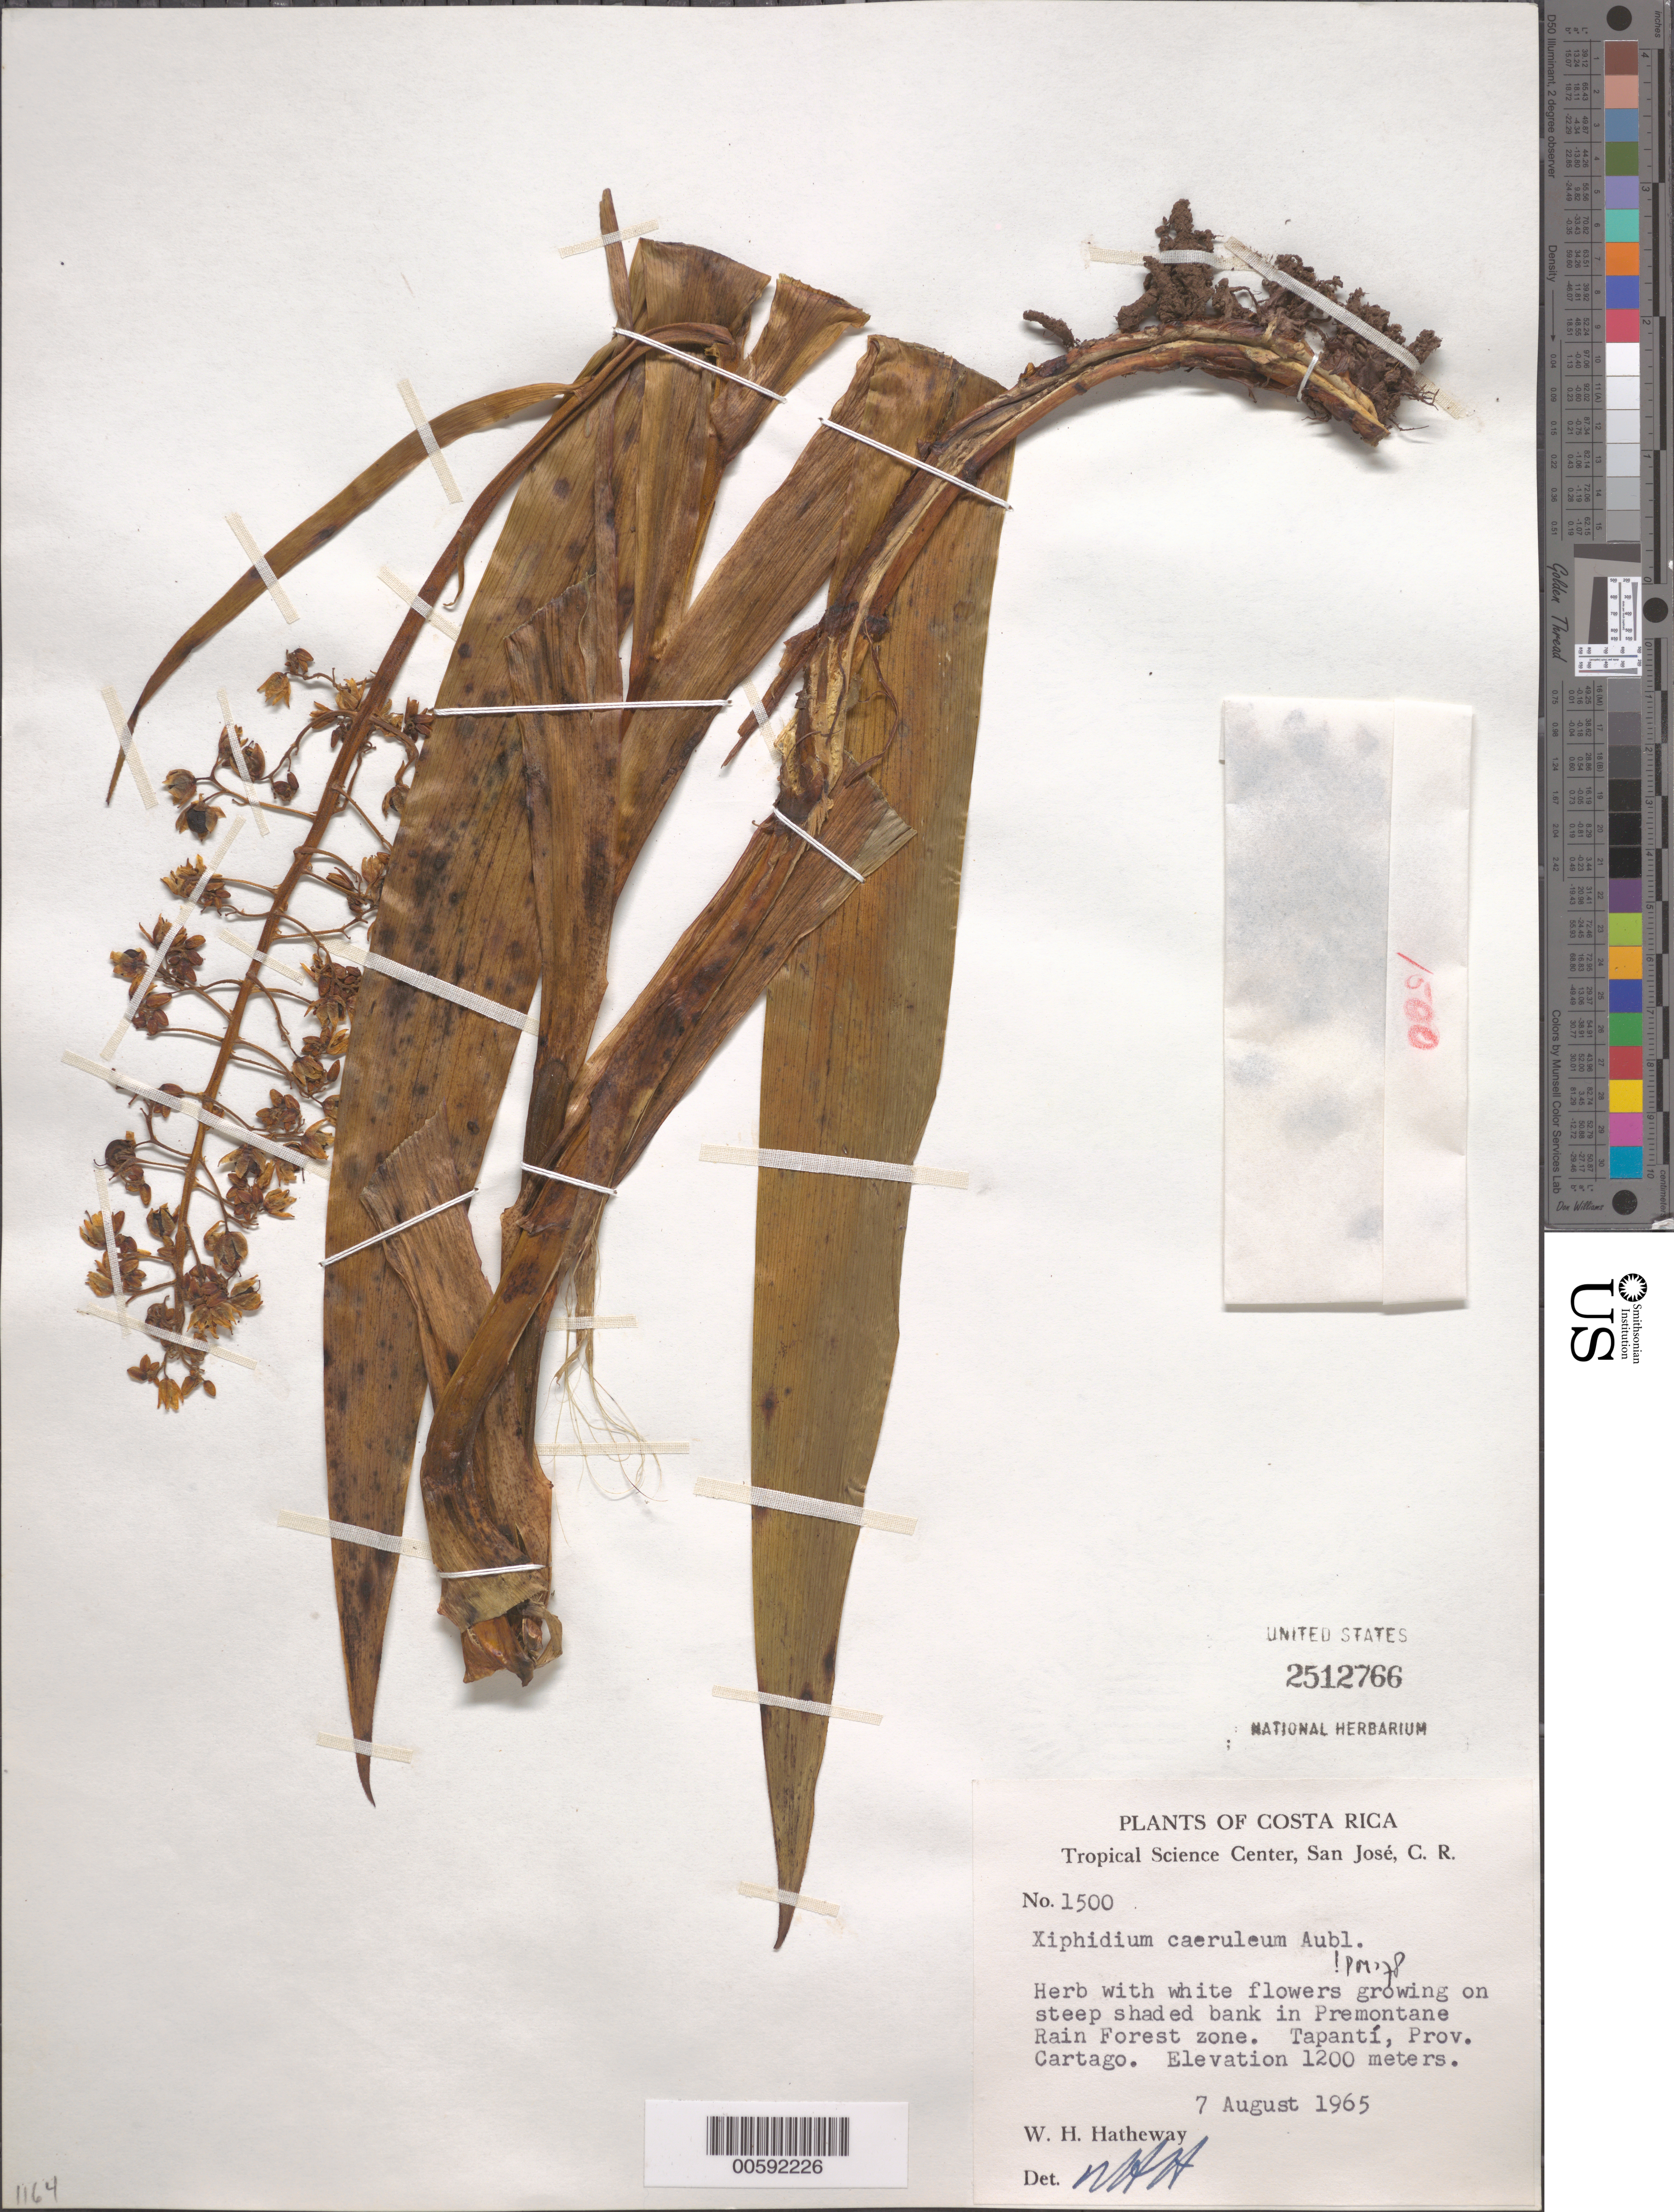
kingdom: Plantae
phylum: Tracheophyta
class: Liliopsida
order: Commelinales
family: Haemodoraceae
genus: Xiphidium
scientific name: Xiphidium caeruleum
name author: Aubl.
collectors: W. H. Hatheway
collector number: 1500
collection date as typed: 07 Aug 1965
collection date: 1965-08-07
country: Costa Rica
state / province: Cartago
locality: Tapanti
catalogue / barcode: US 2512766